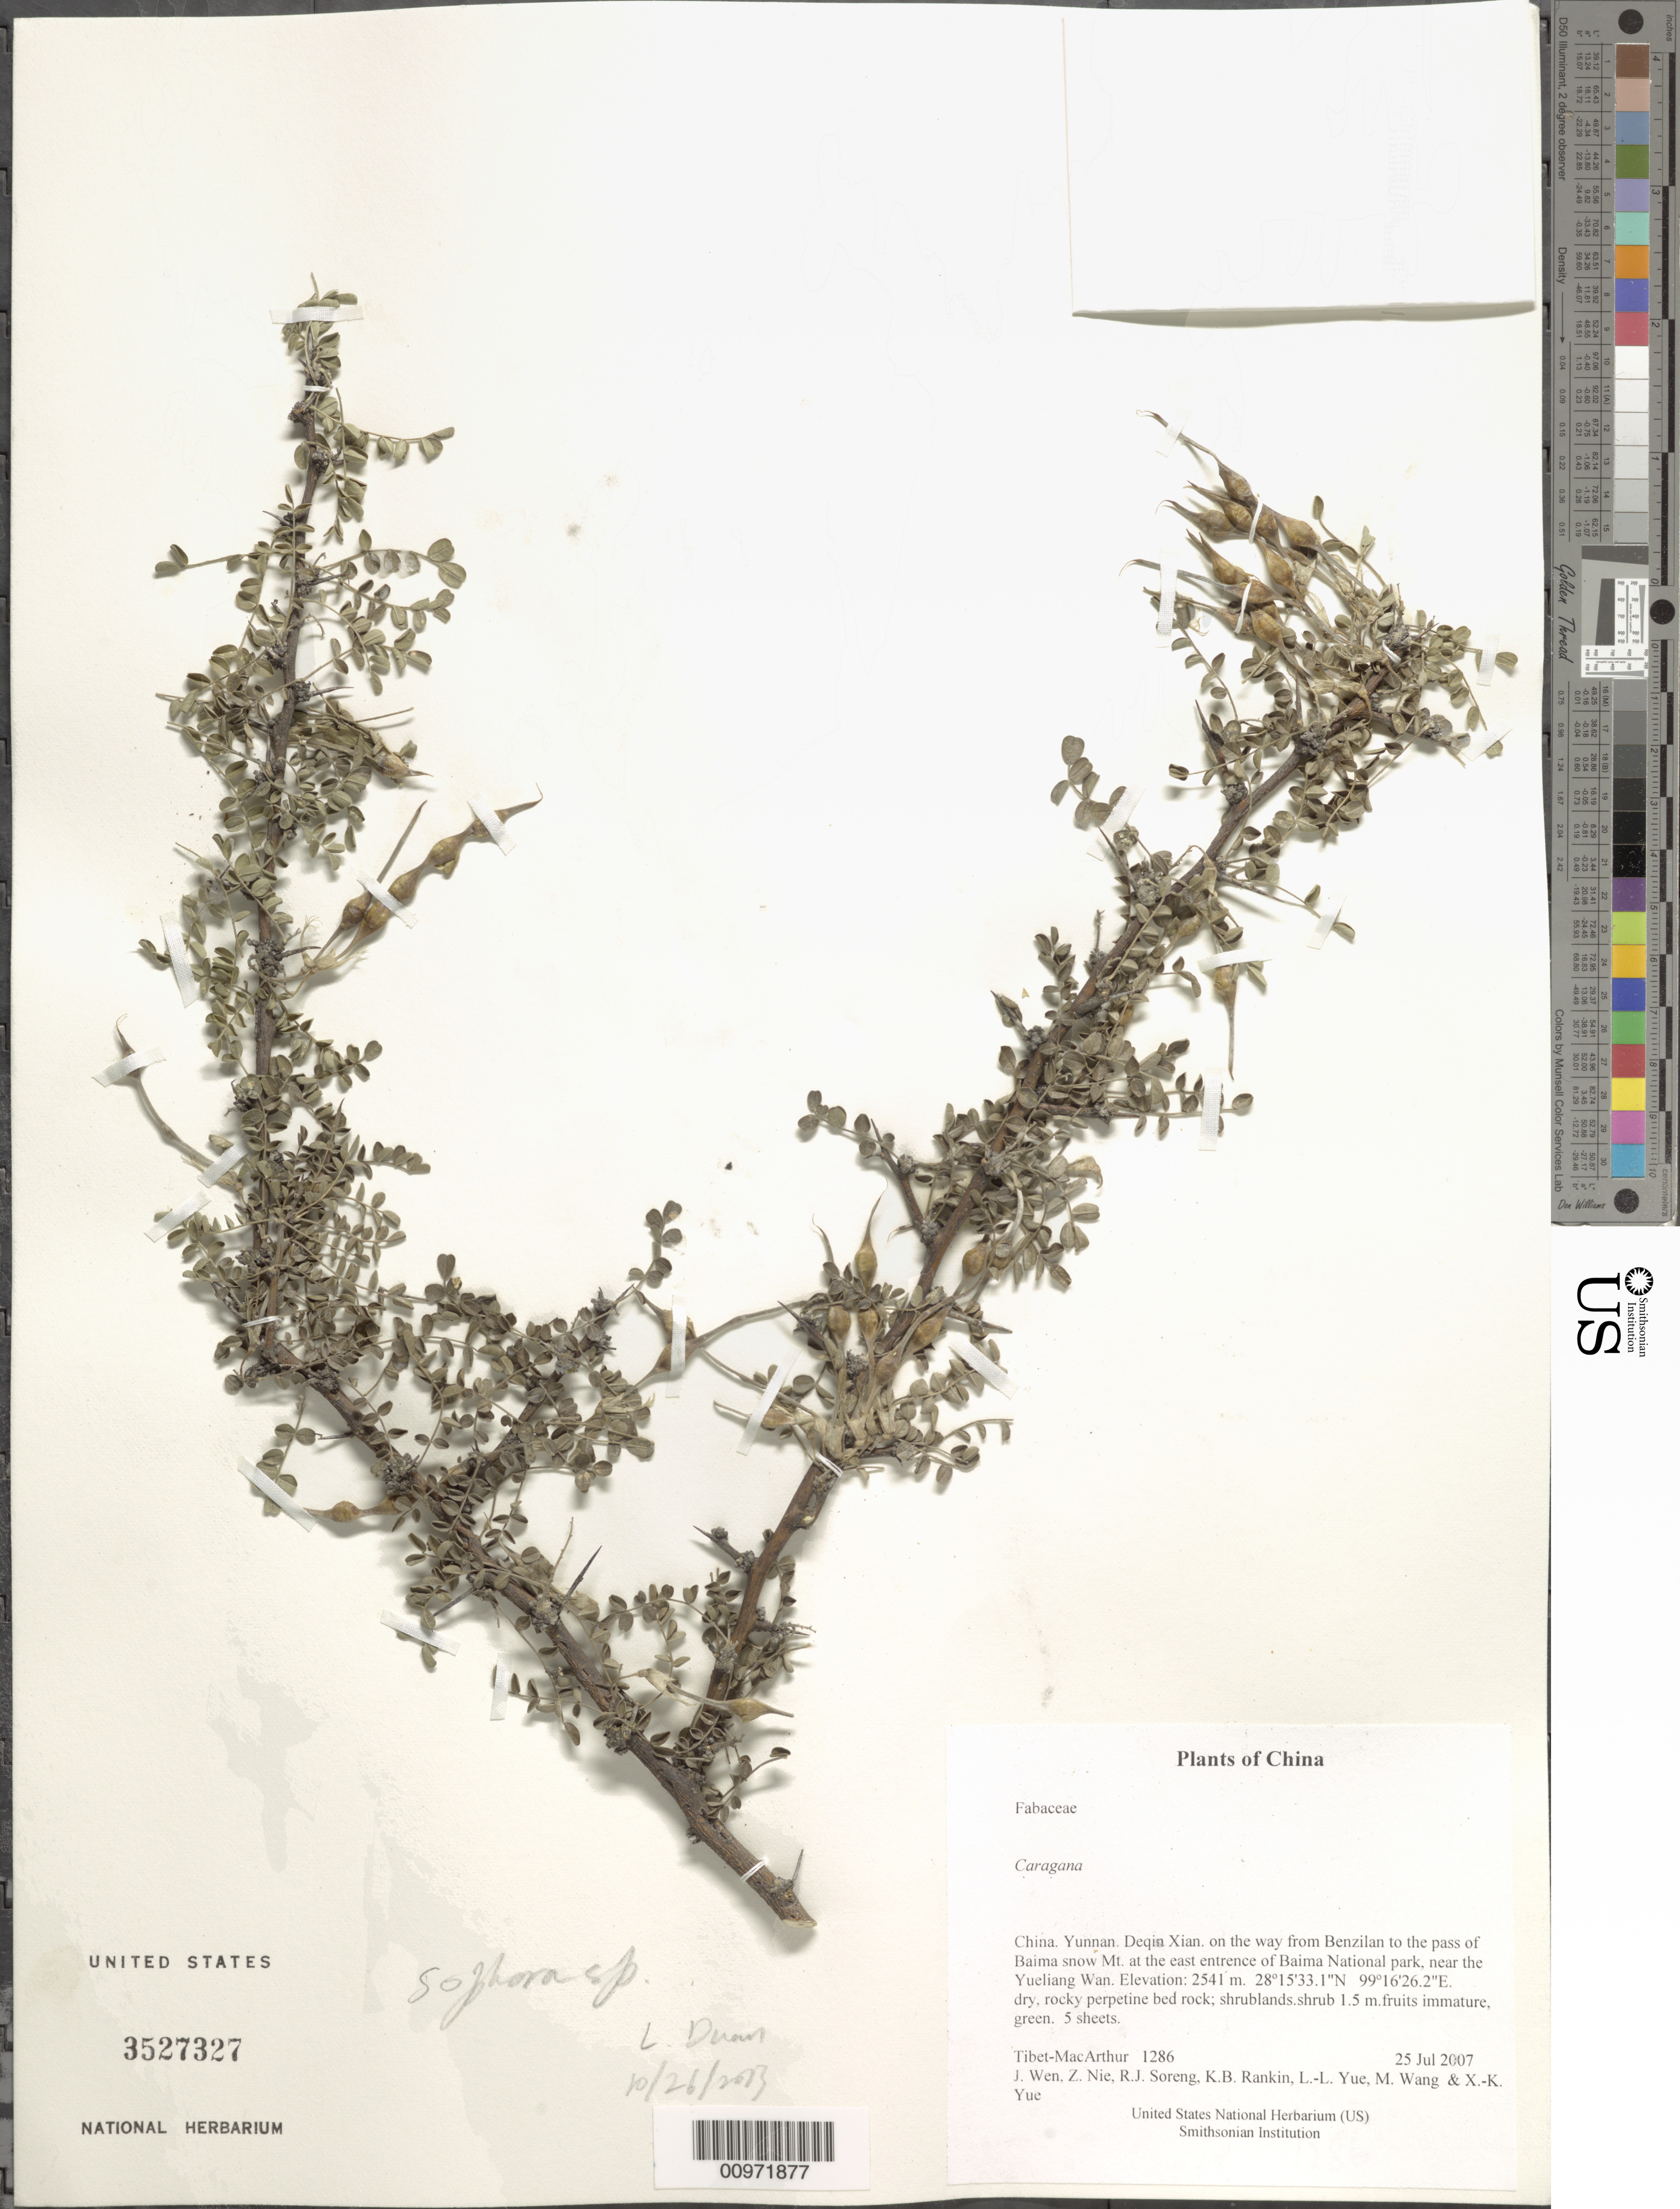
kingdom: Plantae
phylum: Tracheophyta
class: Magnoliopsida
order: Fabales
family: Fabaceae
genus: Caragana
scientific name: Caragana sp.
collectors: Tibet-MacArthur, J. Wen, Z. Nie, R. J. Soreng, K. Rankin, L. Yue, M. Wang & X. Yue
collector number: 1286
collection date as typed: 25 Jul 2007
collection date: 2007-07-25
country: China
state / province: Yunnan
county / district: Deqin Xian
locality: on the way from Benzilan to the pass of Baima snow Mt. at the east entrence of Baima National park, near the Yueliang Wan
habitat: dry, rocky perpetine bed rock; shrublands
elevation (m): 2541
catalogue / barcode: US 3527327